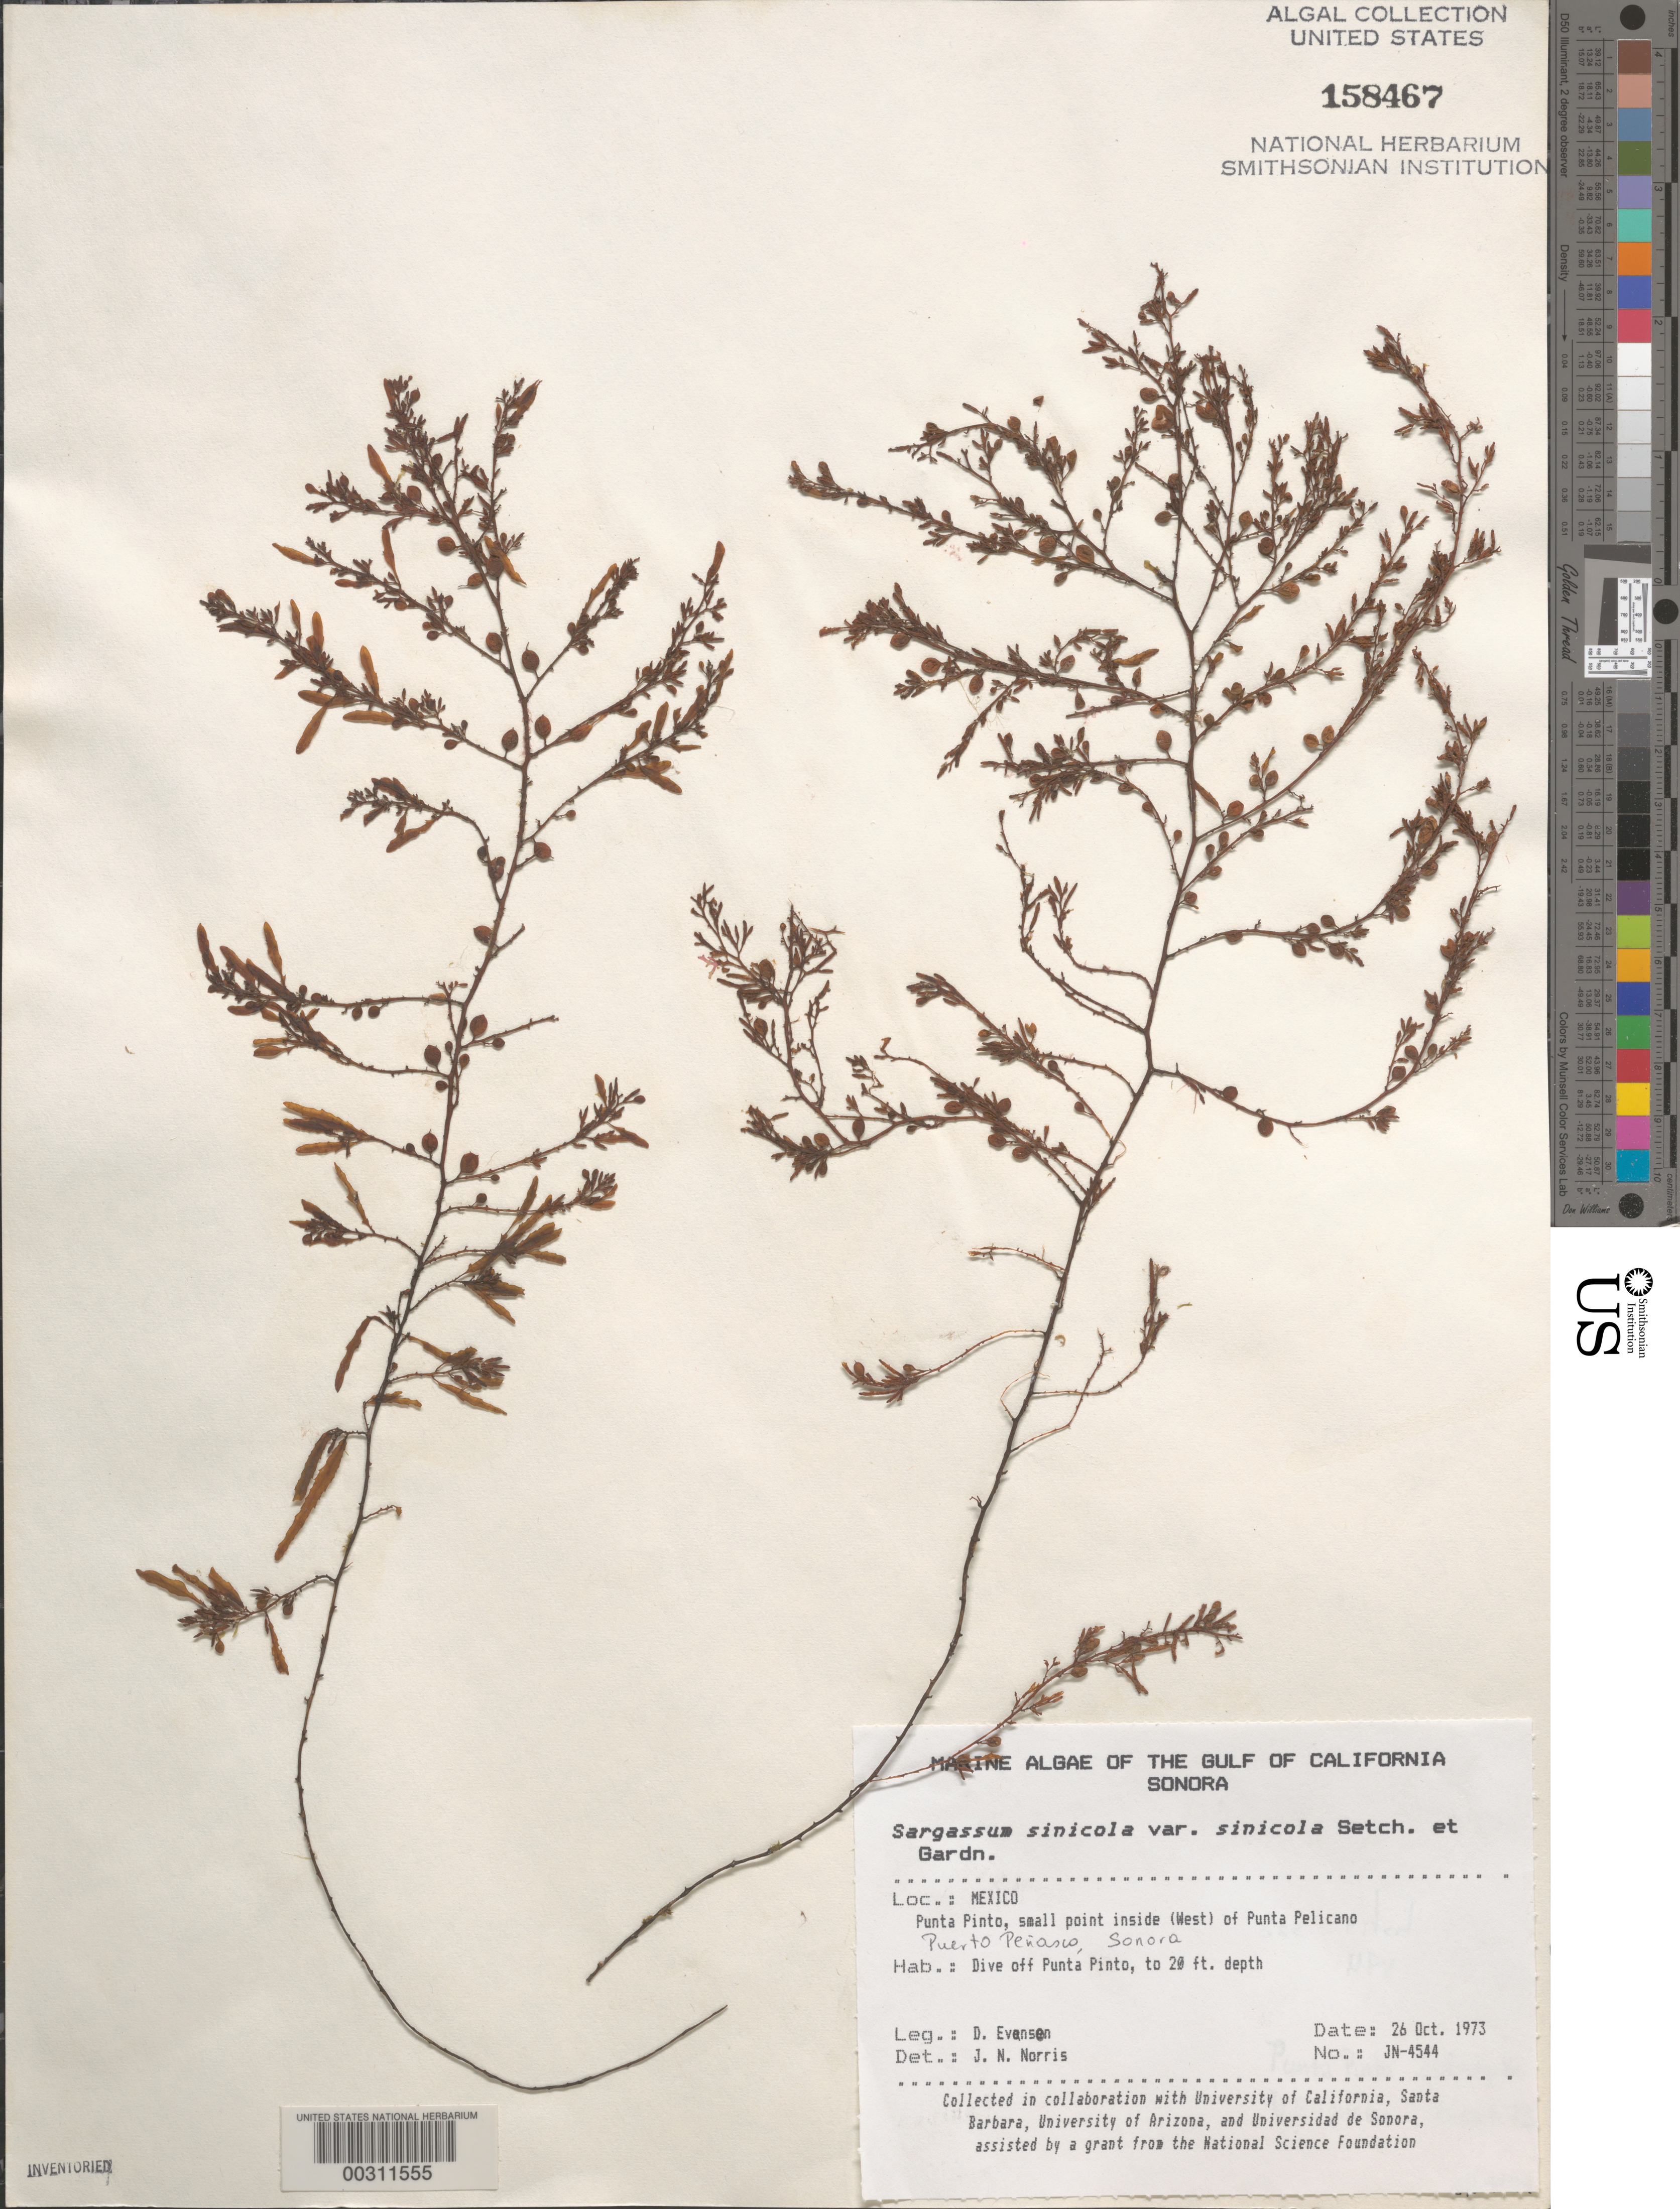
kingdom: Chromista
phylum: Ochrophyta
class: Phaeophyceae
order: Fucales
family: Sargassaceae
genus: Sargassum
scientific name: Sargassum sinicola var. sinicola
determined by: Norris, James N.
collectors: D. Evensen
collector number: JN-4544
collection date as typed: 26 Oct 1973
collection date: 1973-10-26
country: Mexico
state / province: Sonora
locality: Punta pinto, punta pelicano, puerto penasco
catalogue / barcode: US 158467